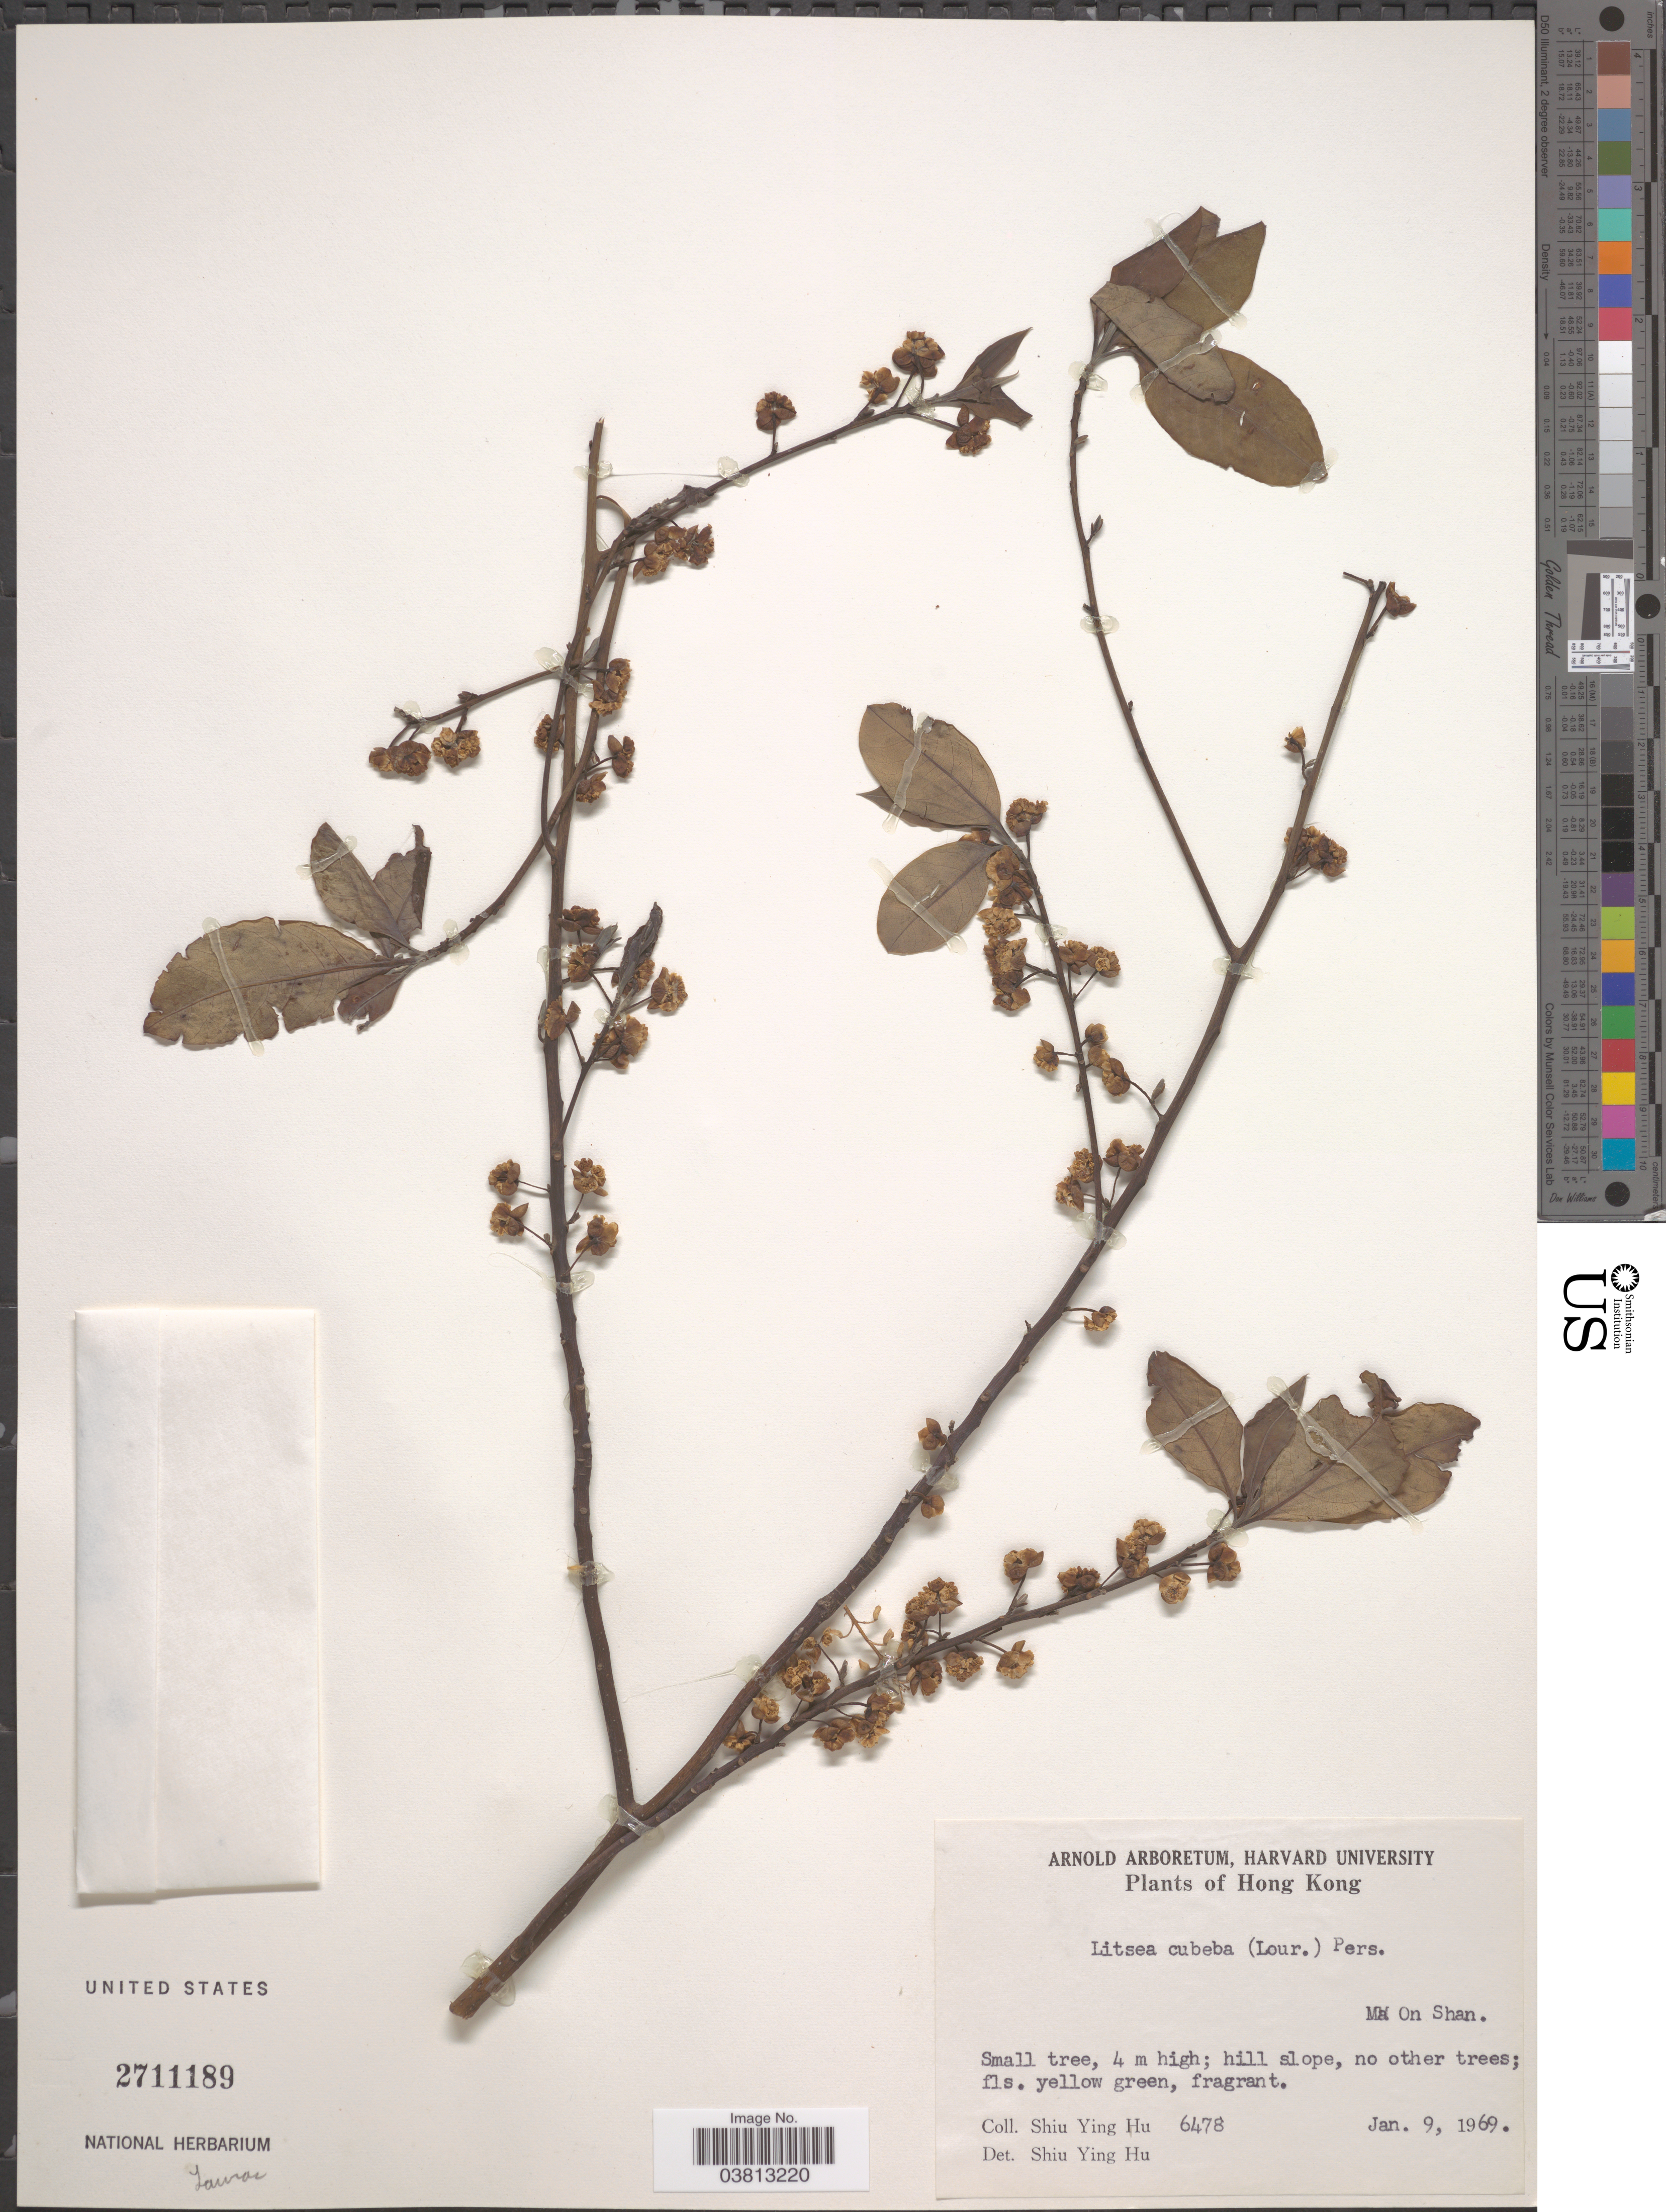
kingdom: Plantae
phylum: Tracheophyta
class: Magnoliopsida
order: Laurales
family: Lauraceae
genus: Litsea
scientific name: Litsea cubeba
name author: (Lour.) Pers.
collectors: S. Y. Hu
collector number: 6478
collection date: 1969-01-09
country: China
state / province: Hong Kong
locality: Ma On Shan.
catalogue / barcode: US 2711189